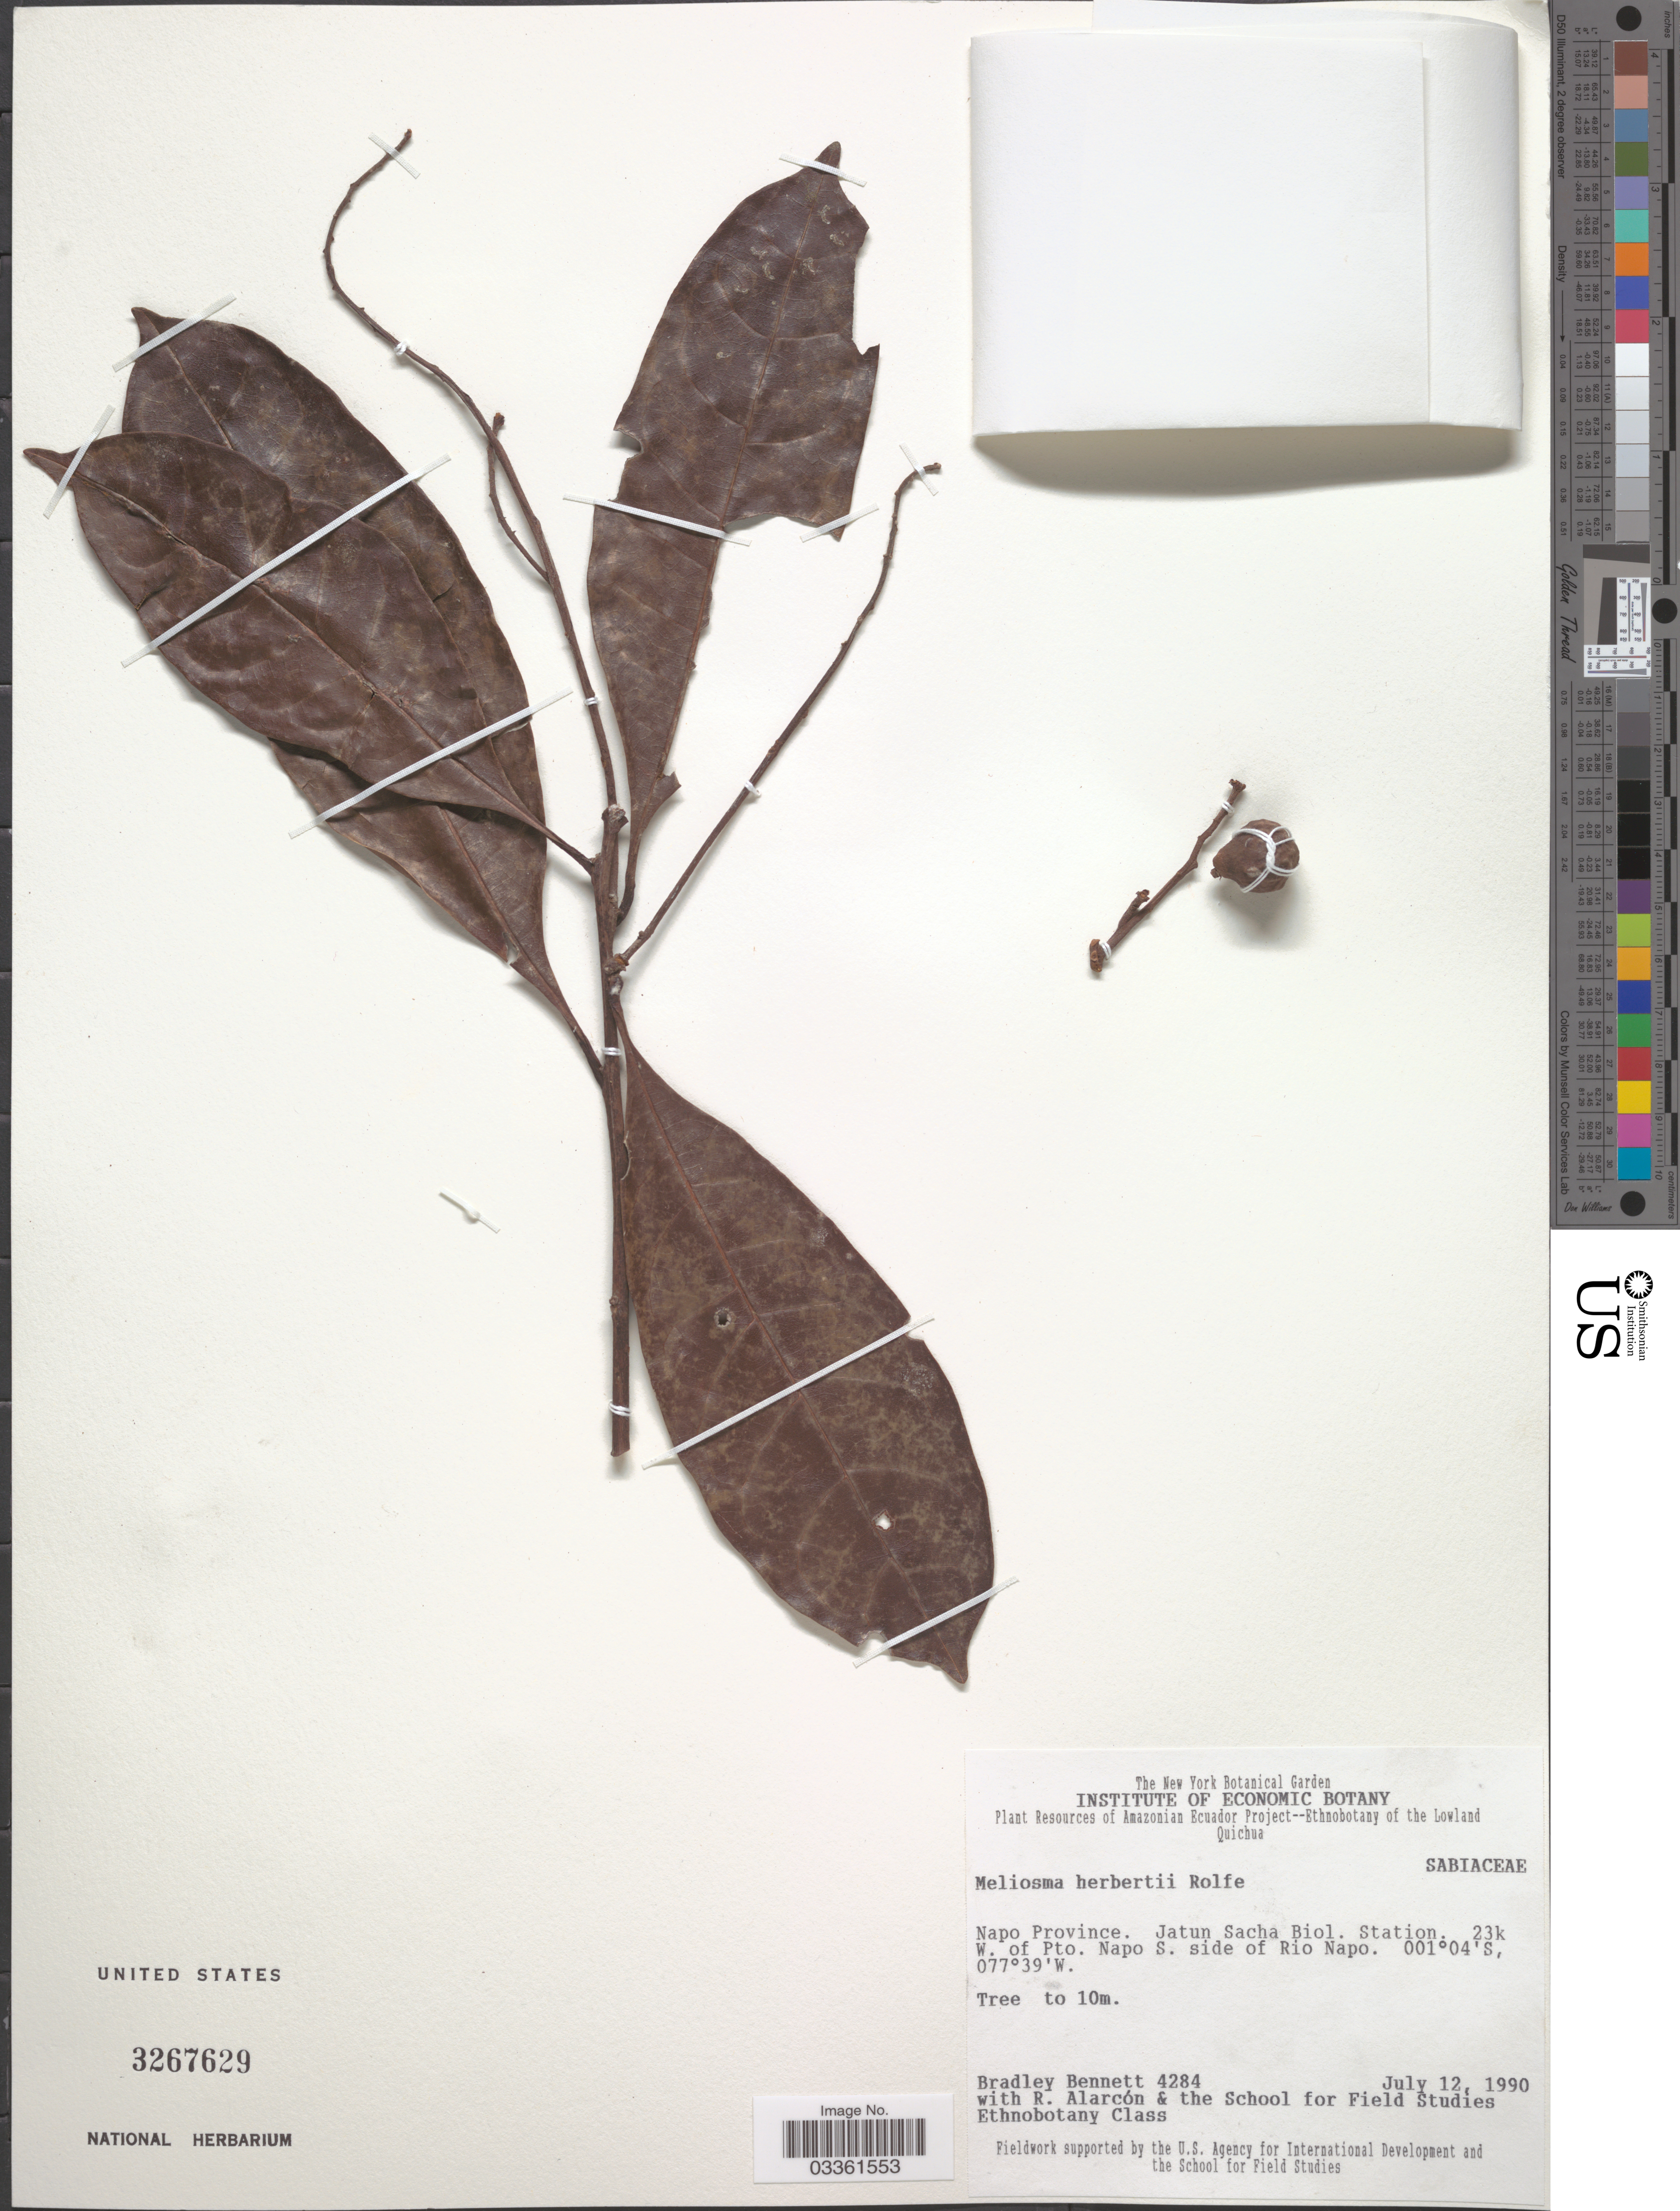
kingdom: Plantae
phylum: Tracheophyta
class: Magnoliopsida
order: Proteales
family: Sabiaceae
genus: Meliosma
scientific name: Meliosma herbertii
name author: Rolfe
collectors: B. Bennett, R. Alarcón & The School for Field Studies Ethnobotany Class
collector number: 4284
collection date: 1990-07-12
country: Ecuador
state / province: Napo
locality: Jatun Sacha Biol. Station. 23k W. of Pto. Napo S. side of Rio Napo.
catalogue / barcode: US 3267629